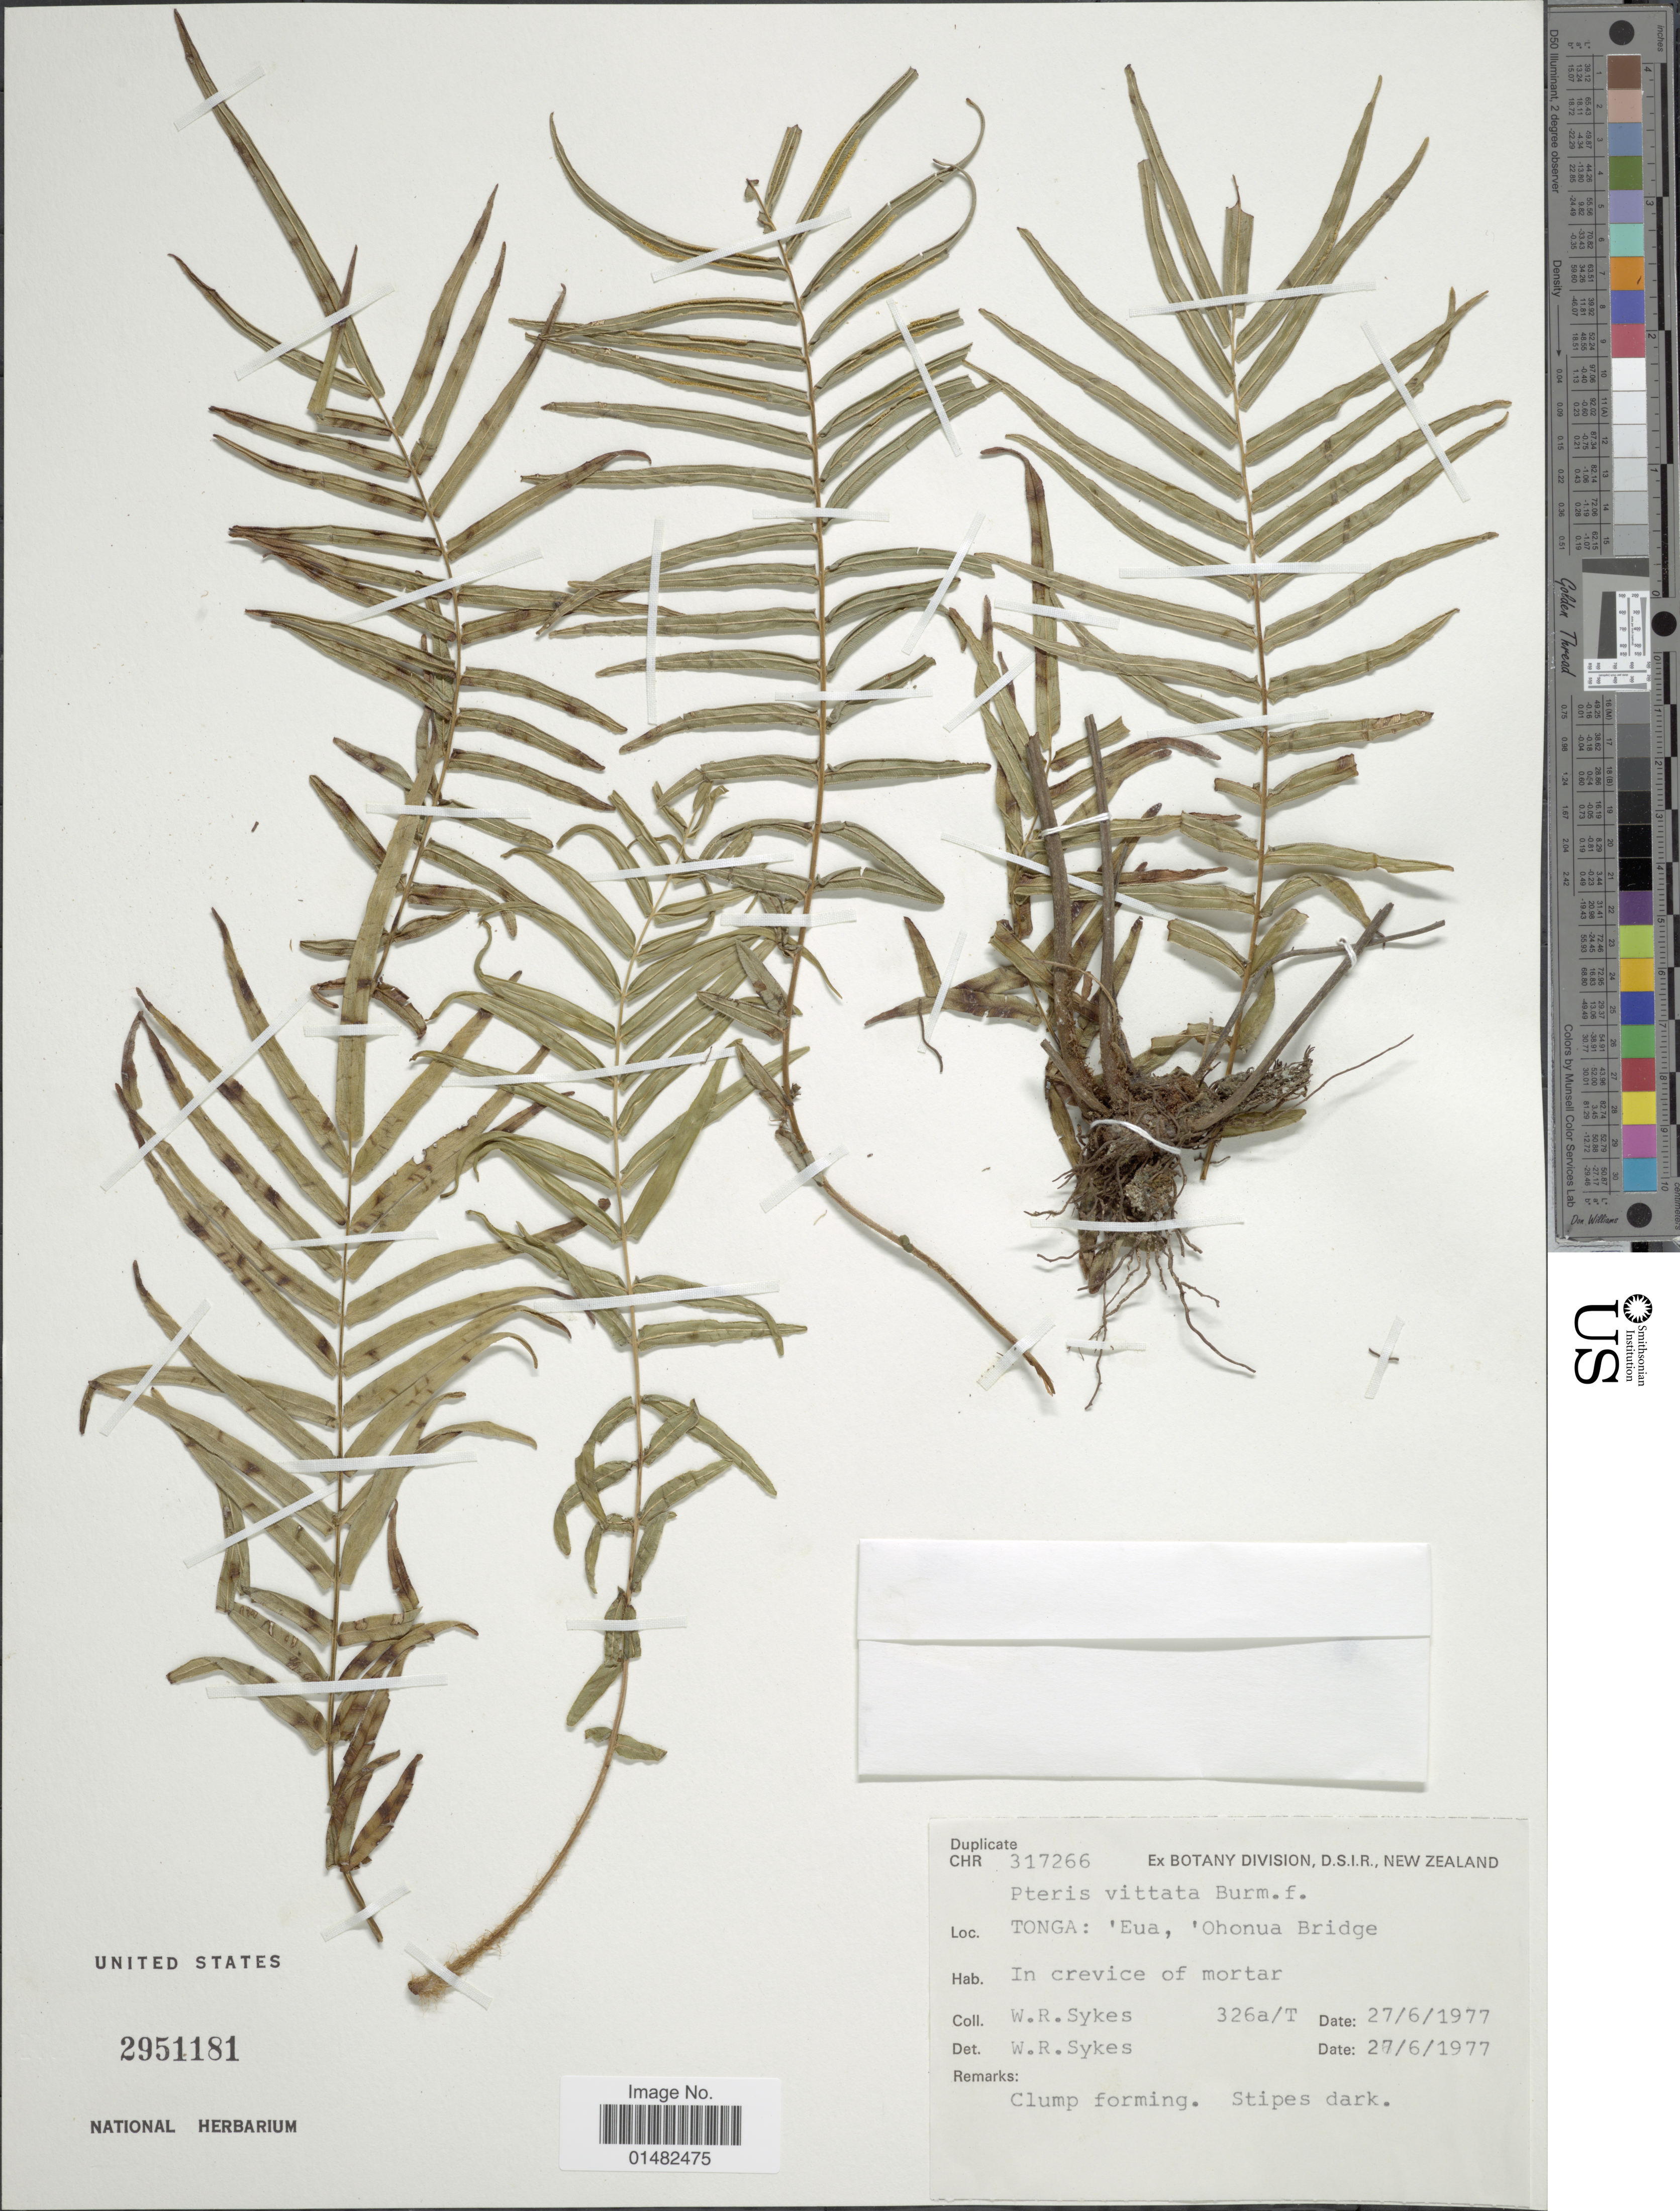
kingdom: Plantae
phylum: Tracheophyta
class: Polypodiopsida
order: Polypodiales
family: Pteridaceae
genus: Pteris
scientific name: Pteris vittata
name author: L.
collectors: W. R. Sykes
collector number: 326a/T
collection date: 1977-06-27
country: Tonga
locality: Tonga: Eua, Ohonua Bridge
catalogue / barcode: US 2951181